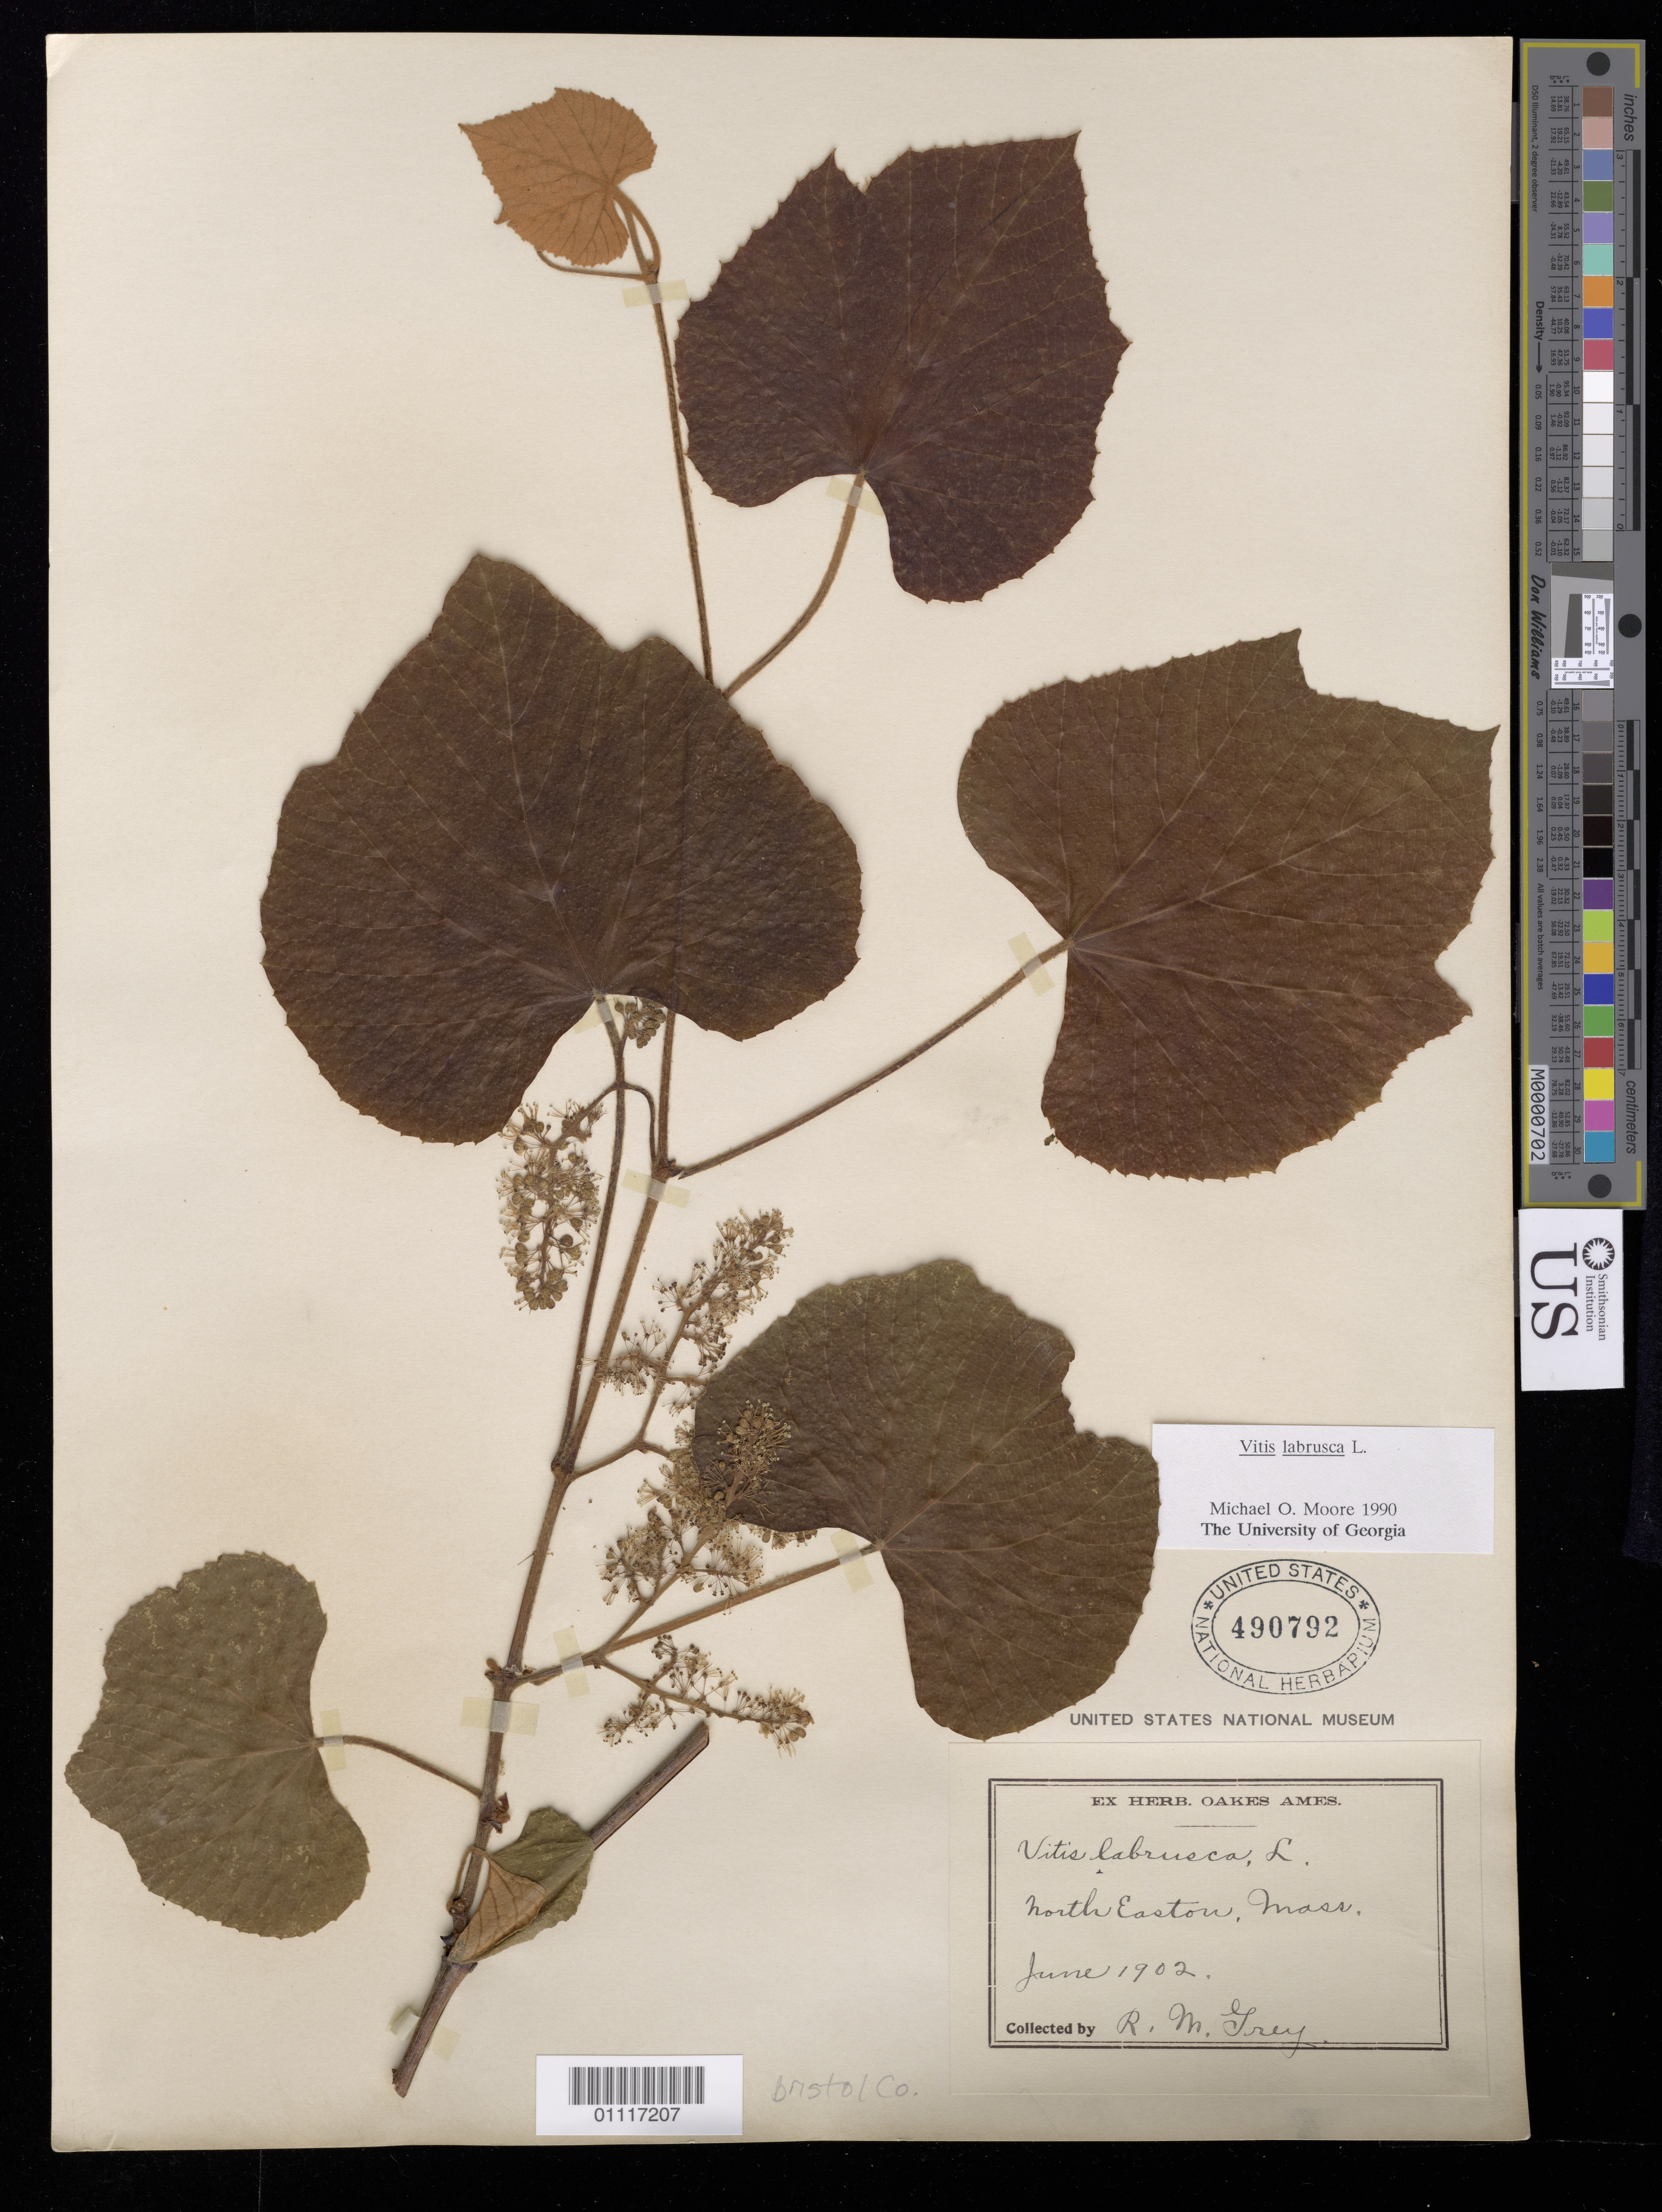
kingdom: Plantae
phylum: Tracheophyta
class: Magnoliopsida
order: Vitales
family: Vitaceae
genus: Vitis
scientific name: Vitis labrusca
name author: L.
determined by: Moore, M. O.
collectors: R. Grey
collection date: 1902-06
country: United States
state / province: Massachusetts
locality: North Easton Mass.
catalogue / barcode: US 490792